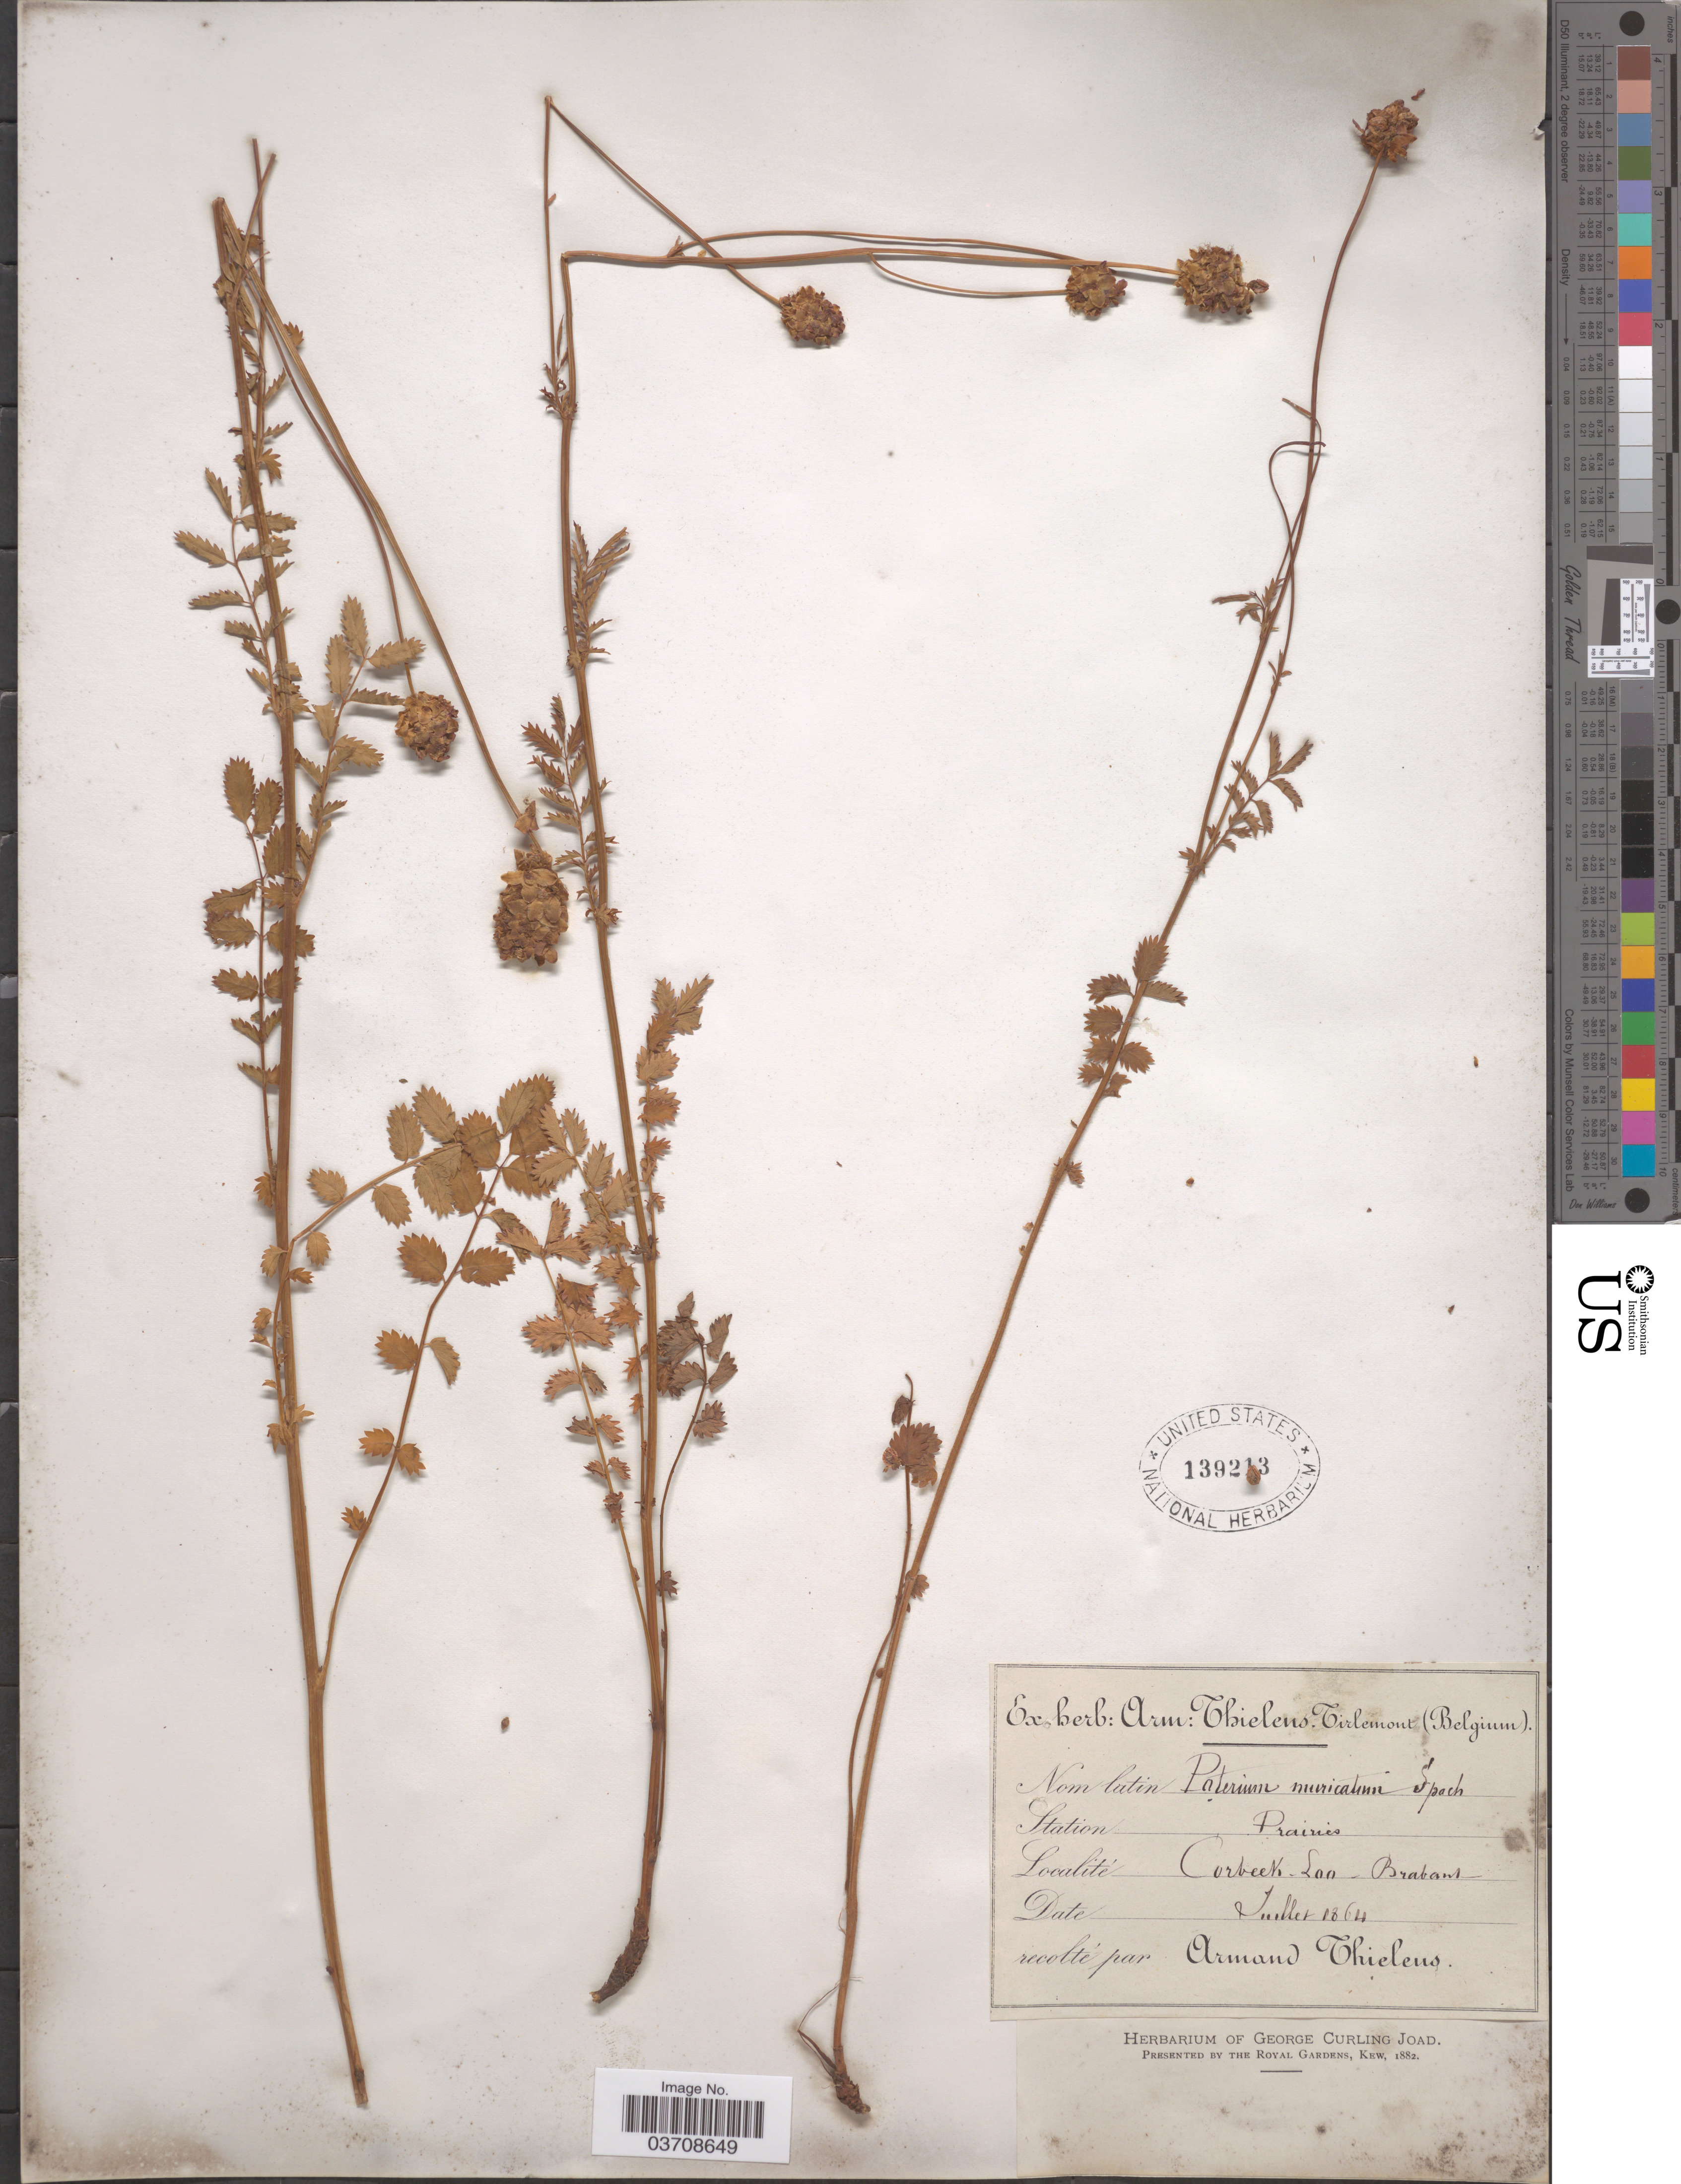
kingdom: Plantae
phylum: Tracheophyta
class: Magnoliopsida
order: Rosales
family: Rosaceae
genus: Sanguisorba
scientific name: Sanguisorba minor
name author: Scop.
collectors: A. Thielens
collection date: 1864-07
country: Belgium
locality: Corbeek-Loo - Brabant.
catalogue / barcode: US 139213